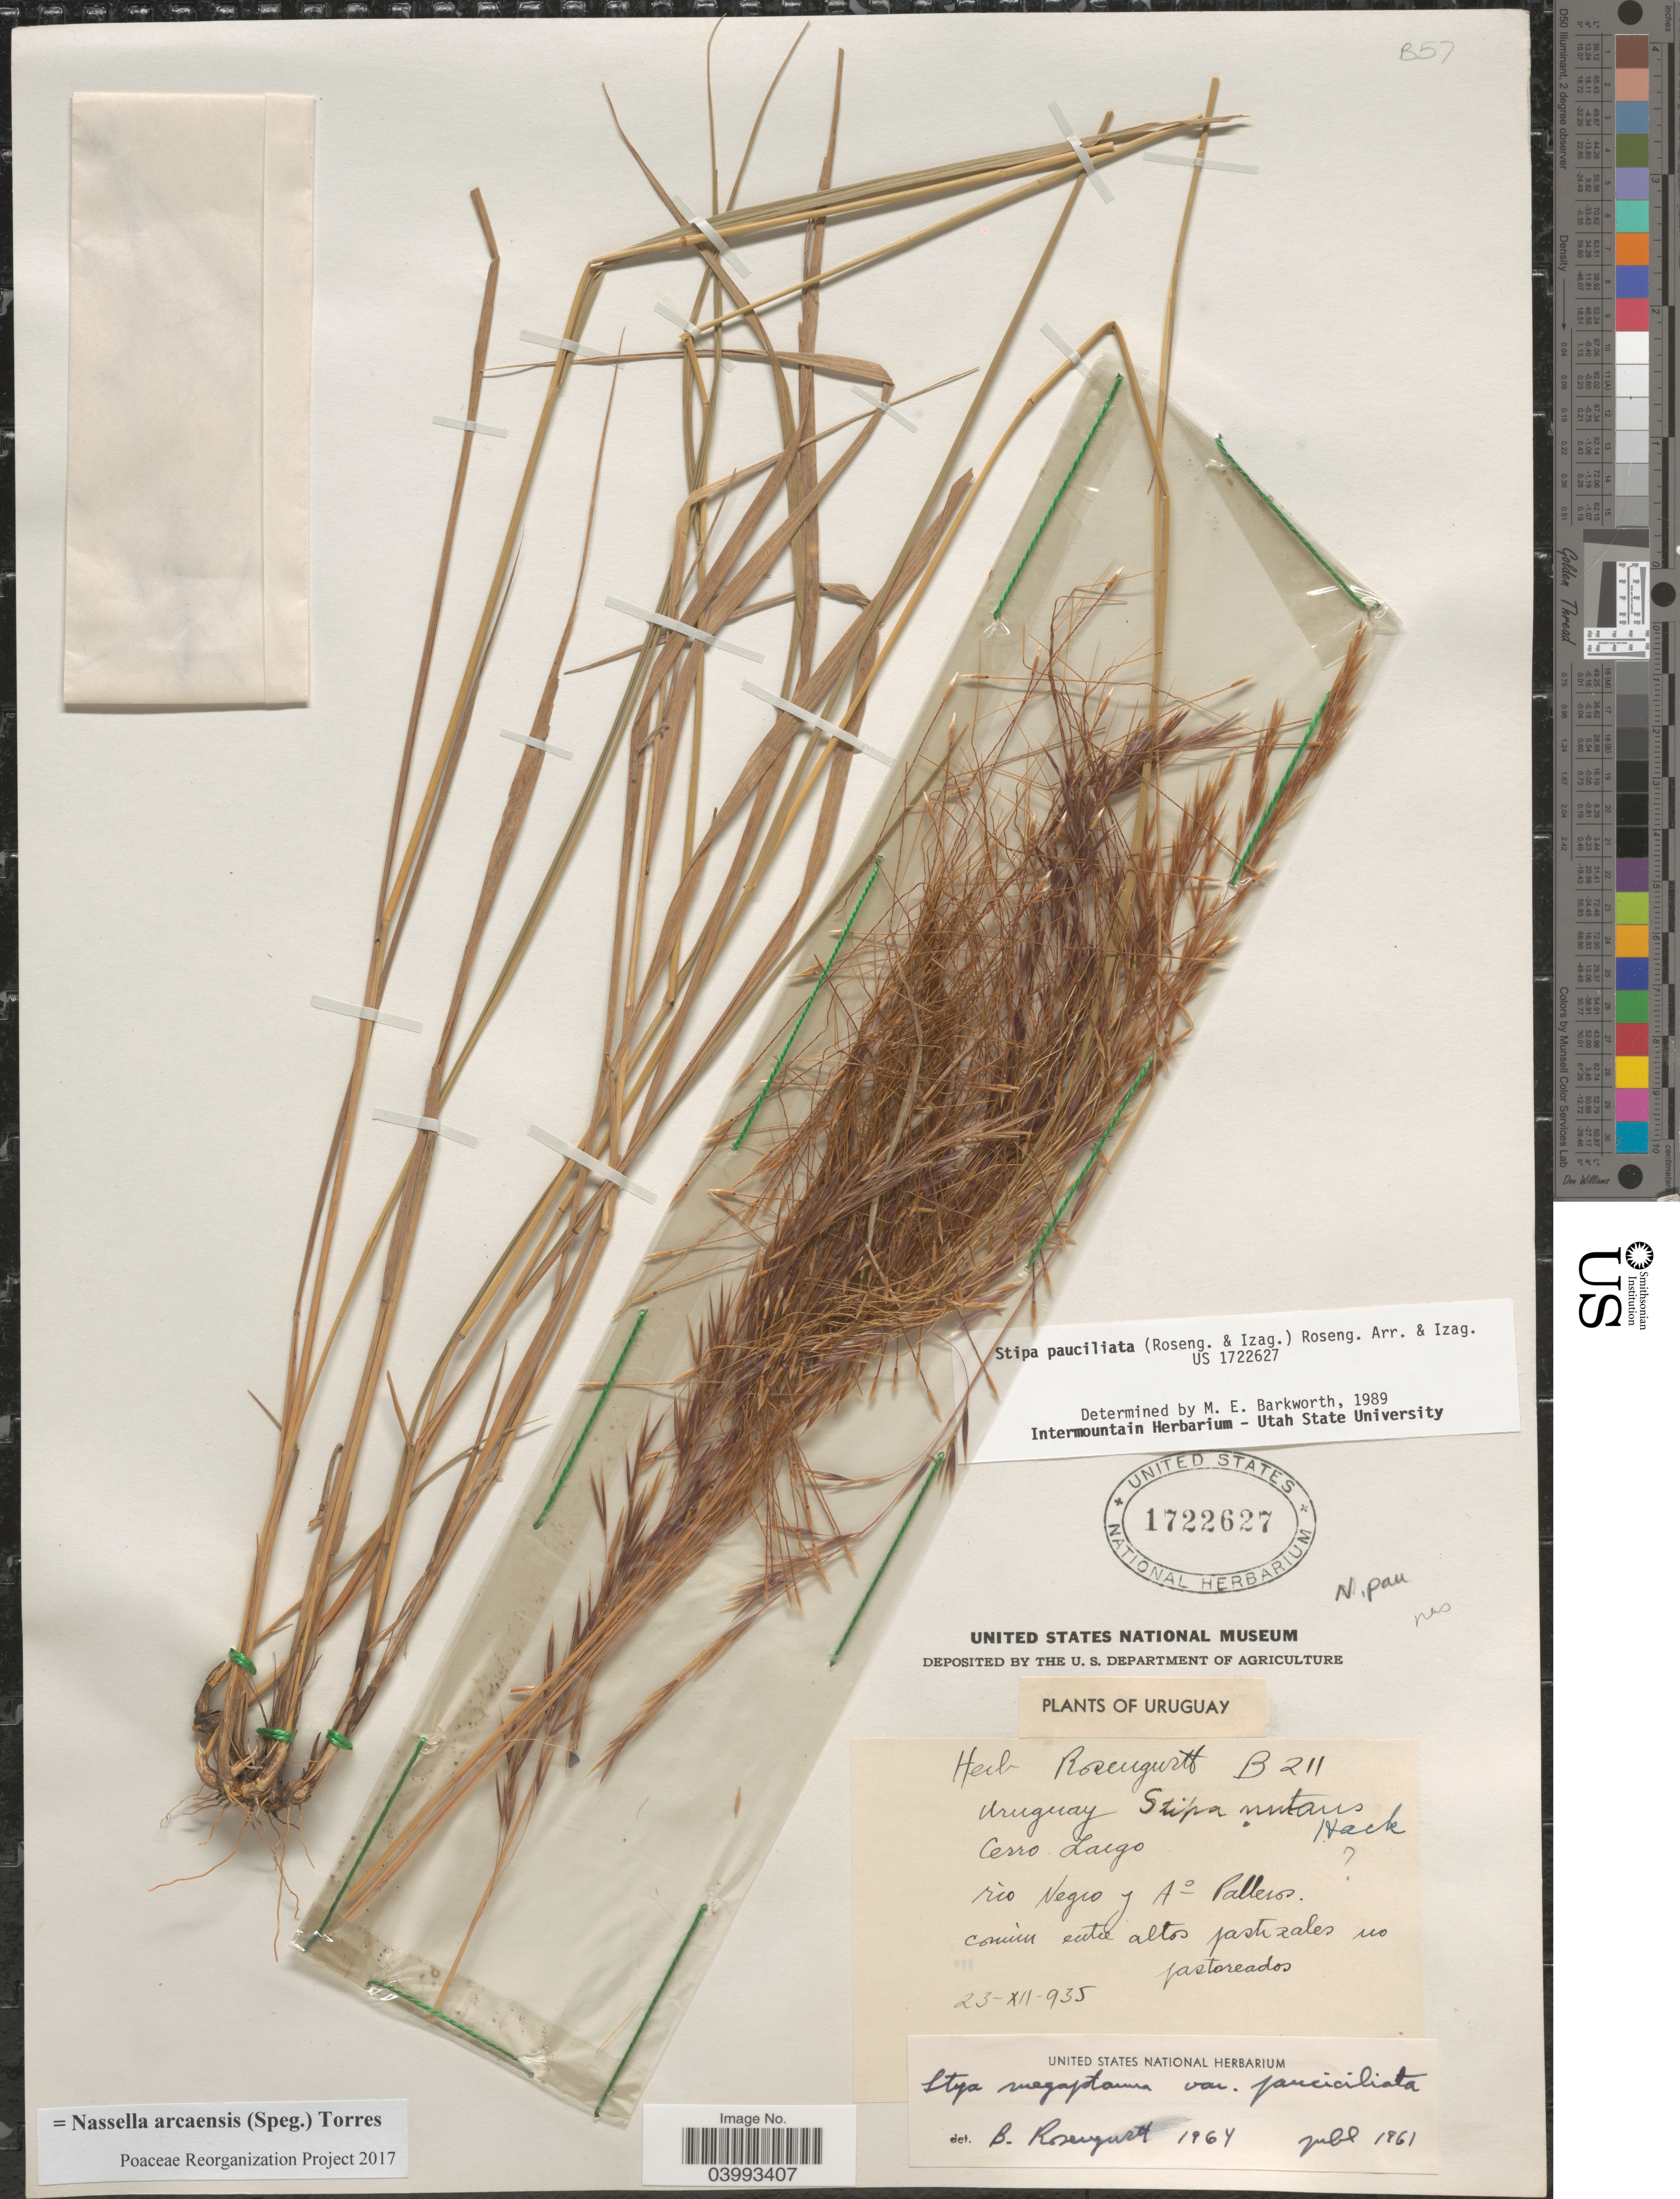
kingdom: Plantae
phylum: Tracheophyta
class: Liliopsida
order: Poales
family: Poaceae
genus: Nassella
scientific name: Nassella arcaensis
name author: (Speg.) A.M. Torres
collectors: ex herb. Rosengurtt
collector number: B 211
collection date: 1935-12-23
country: Uruguay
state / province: Cerro Largo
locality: Rìo Negro y Aº Palleros.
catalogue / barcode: US 1722627